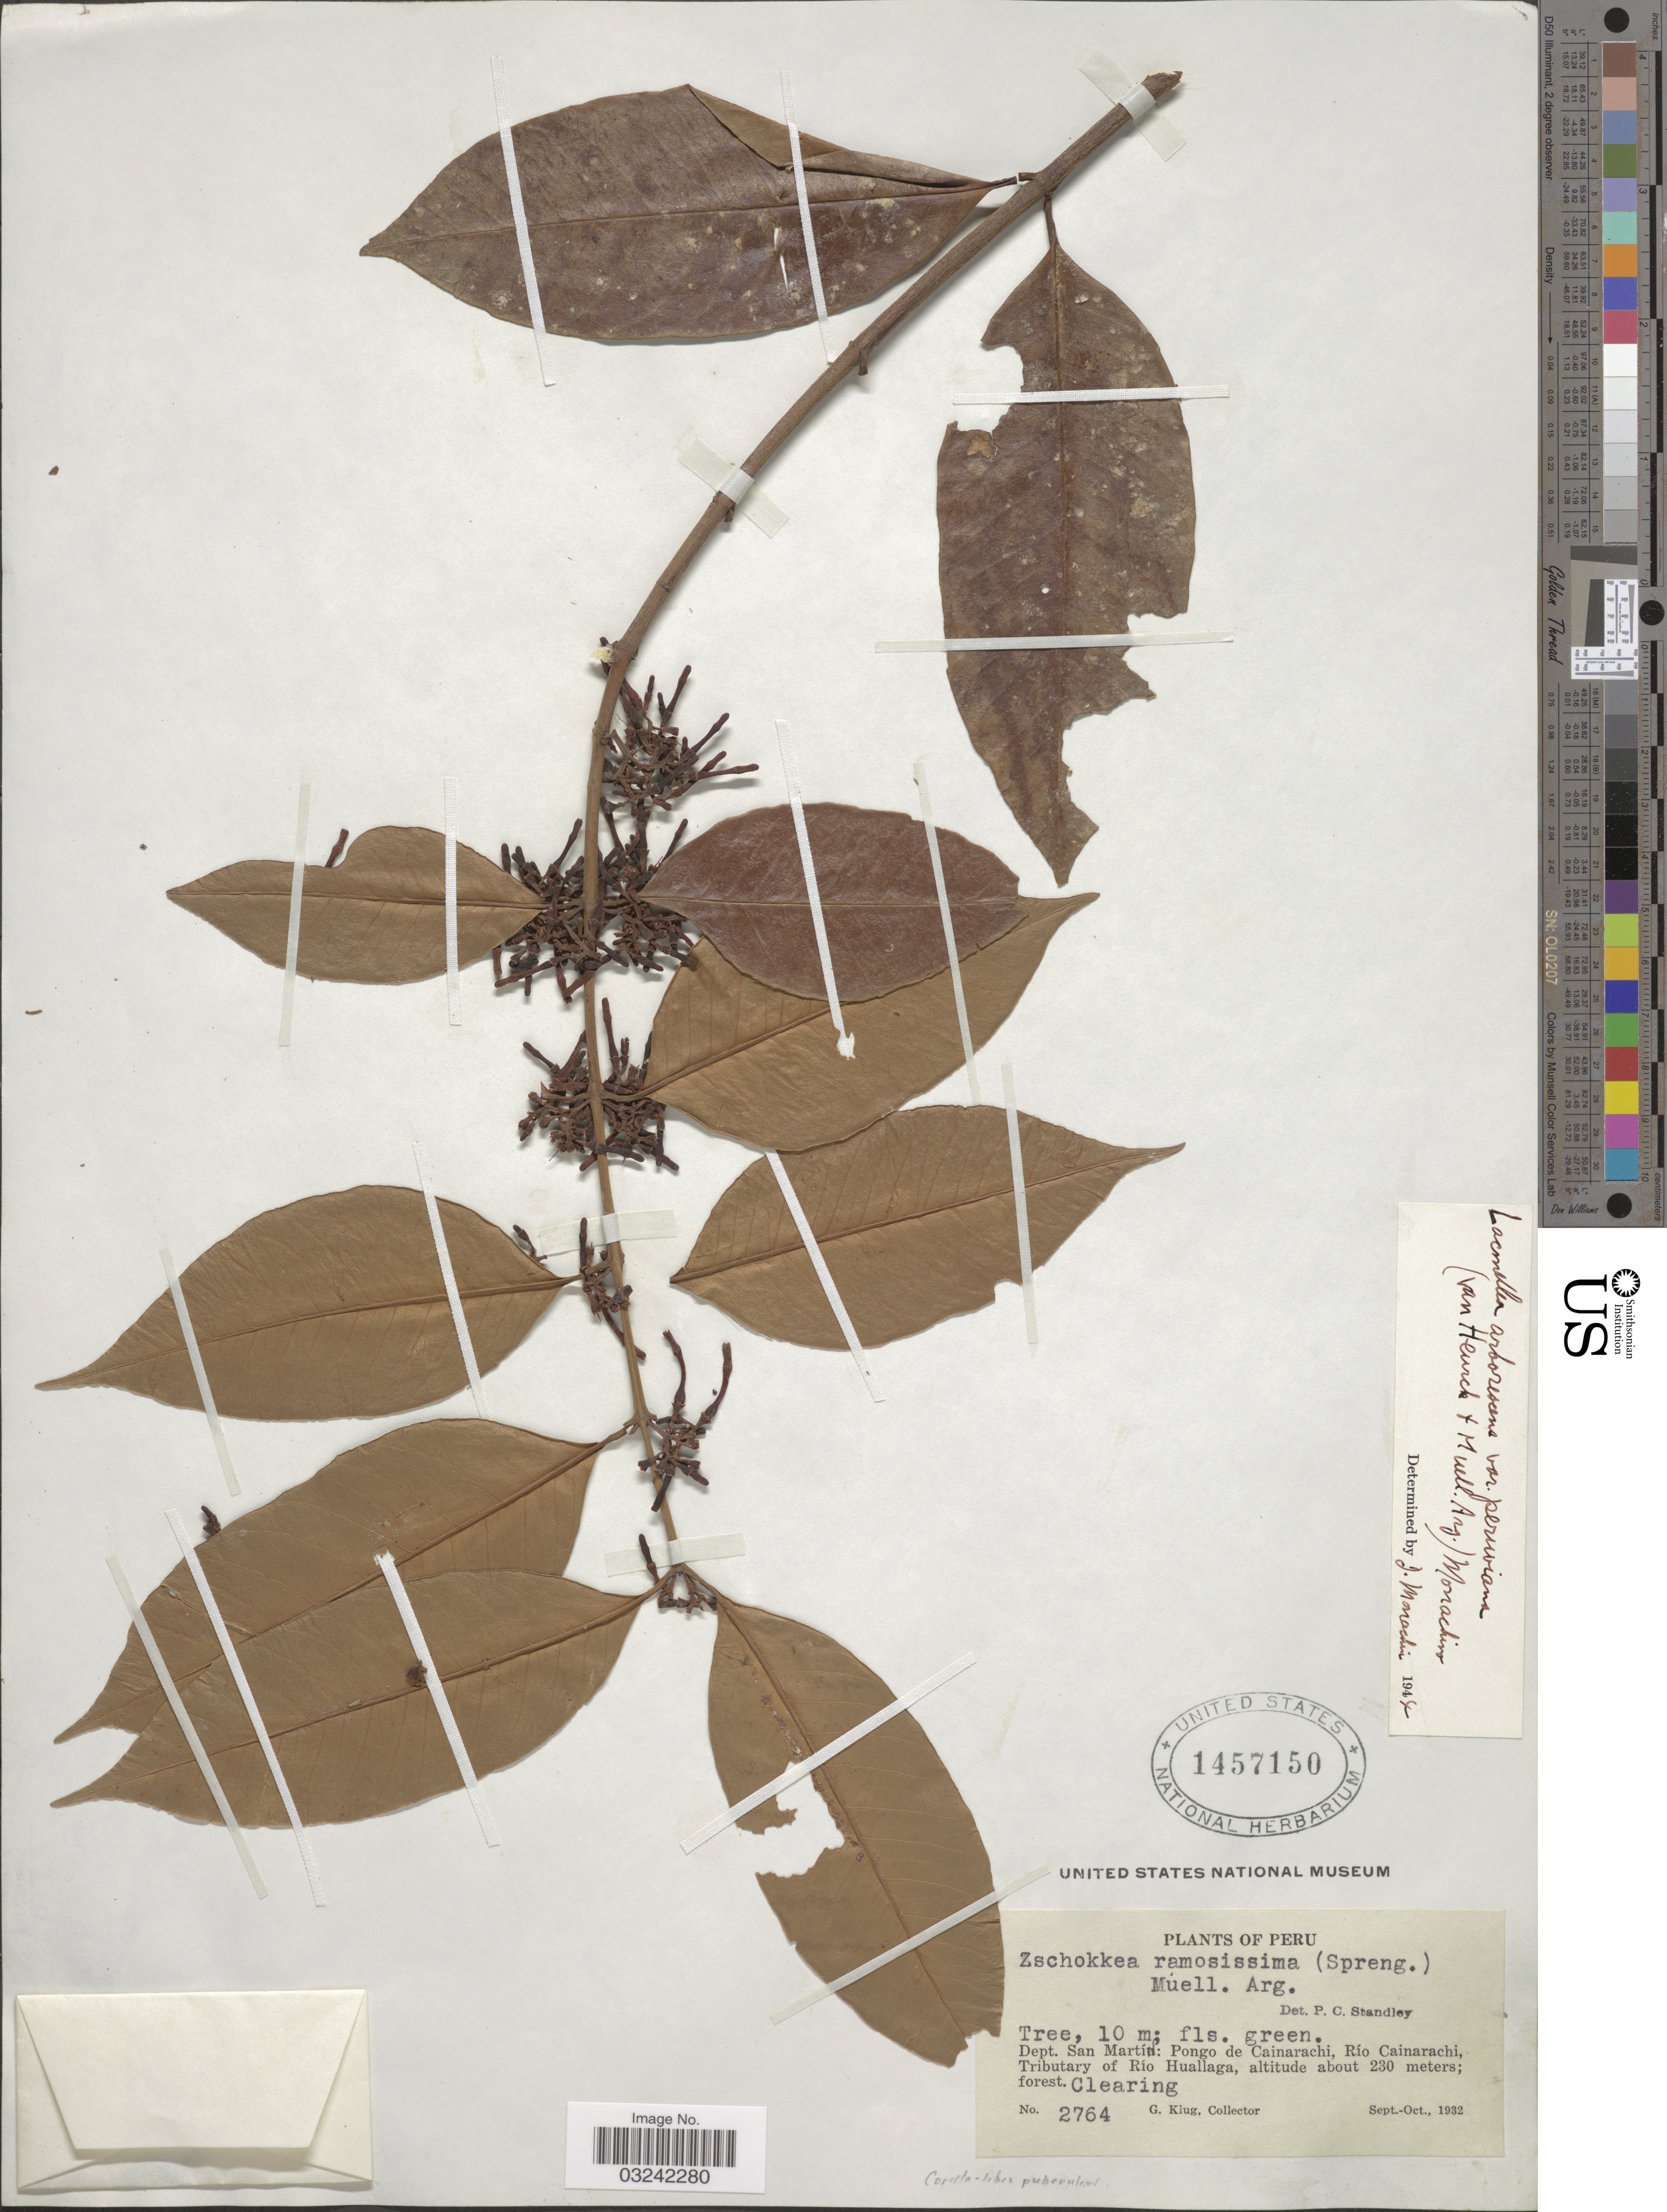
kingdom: Plantae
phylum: Tracheophyta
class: Magnoliopsida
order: Gentianales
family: Apocynaceae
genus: Lacmellea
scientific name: Lacmellea arborescens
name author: (Müll. Arg.) Markgr.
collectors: G. Klug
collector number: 2764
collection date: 1932-09/1932-10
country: Peru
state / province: San Martín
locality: Dept. San Martín: Pongo de Cainarachi, Río Cainarachi, Tributary of Río Huallaga.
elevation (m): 230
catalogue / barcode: US 1457150